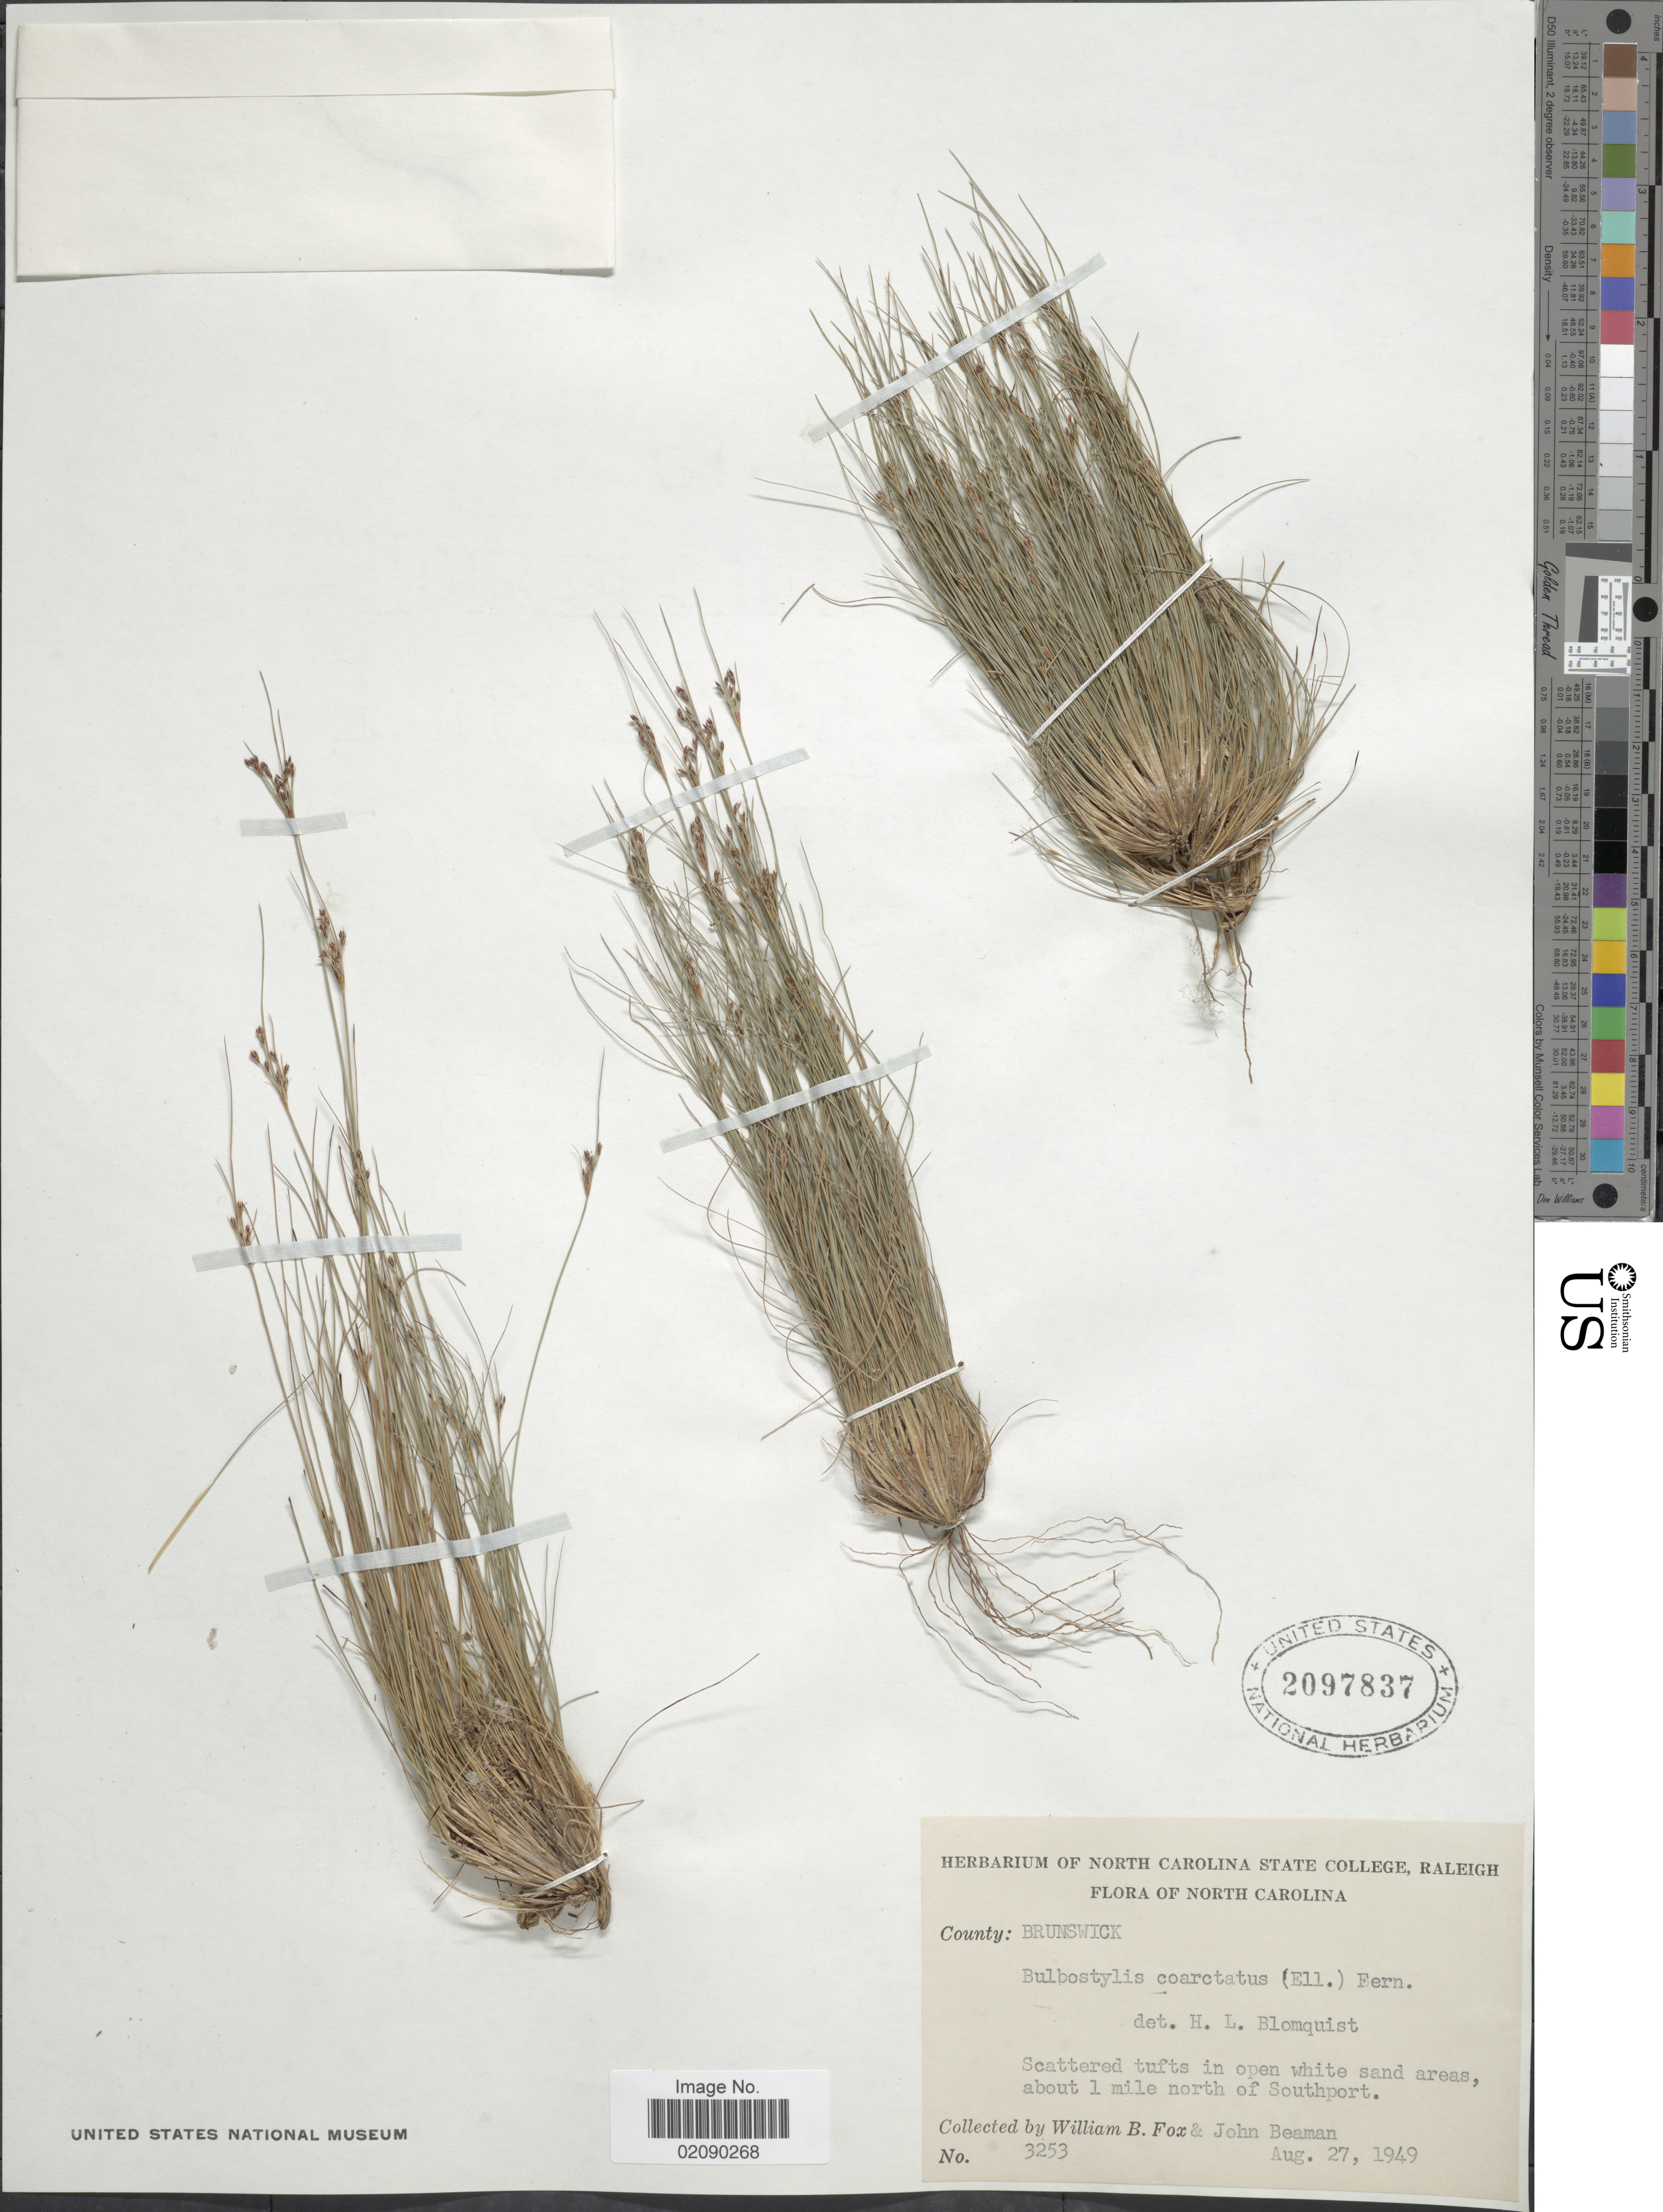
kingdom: Plantae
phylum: Tracheophyta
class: Liliopsida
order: Poales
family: Cyperaceae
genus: Bulbostylis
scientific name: Bulbostylis ciliatifolia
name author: (Elliott) Fernald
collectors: W. B. Fox & J. H. Beaman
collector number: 3253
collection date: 1949-08-27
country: United States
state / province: North Carolina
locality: About 1 mile north of Southport. County: Brunswick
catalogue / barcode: US 2097837